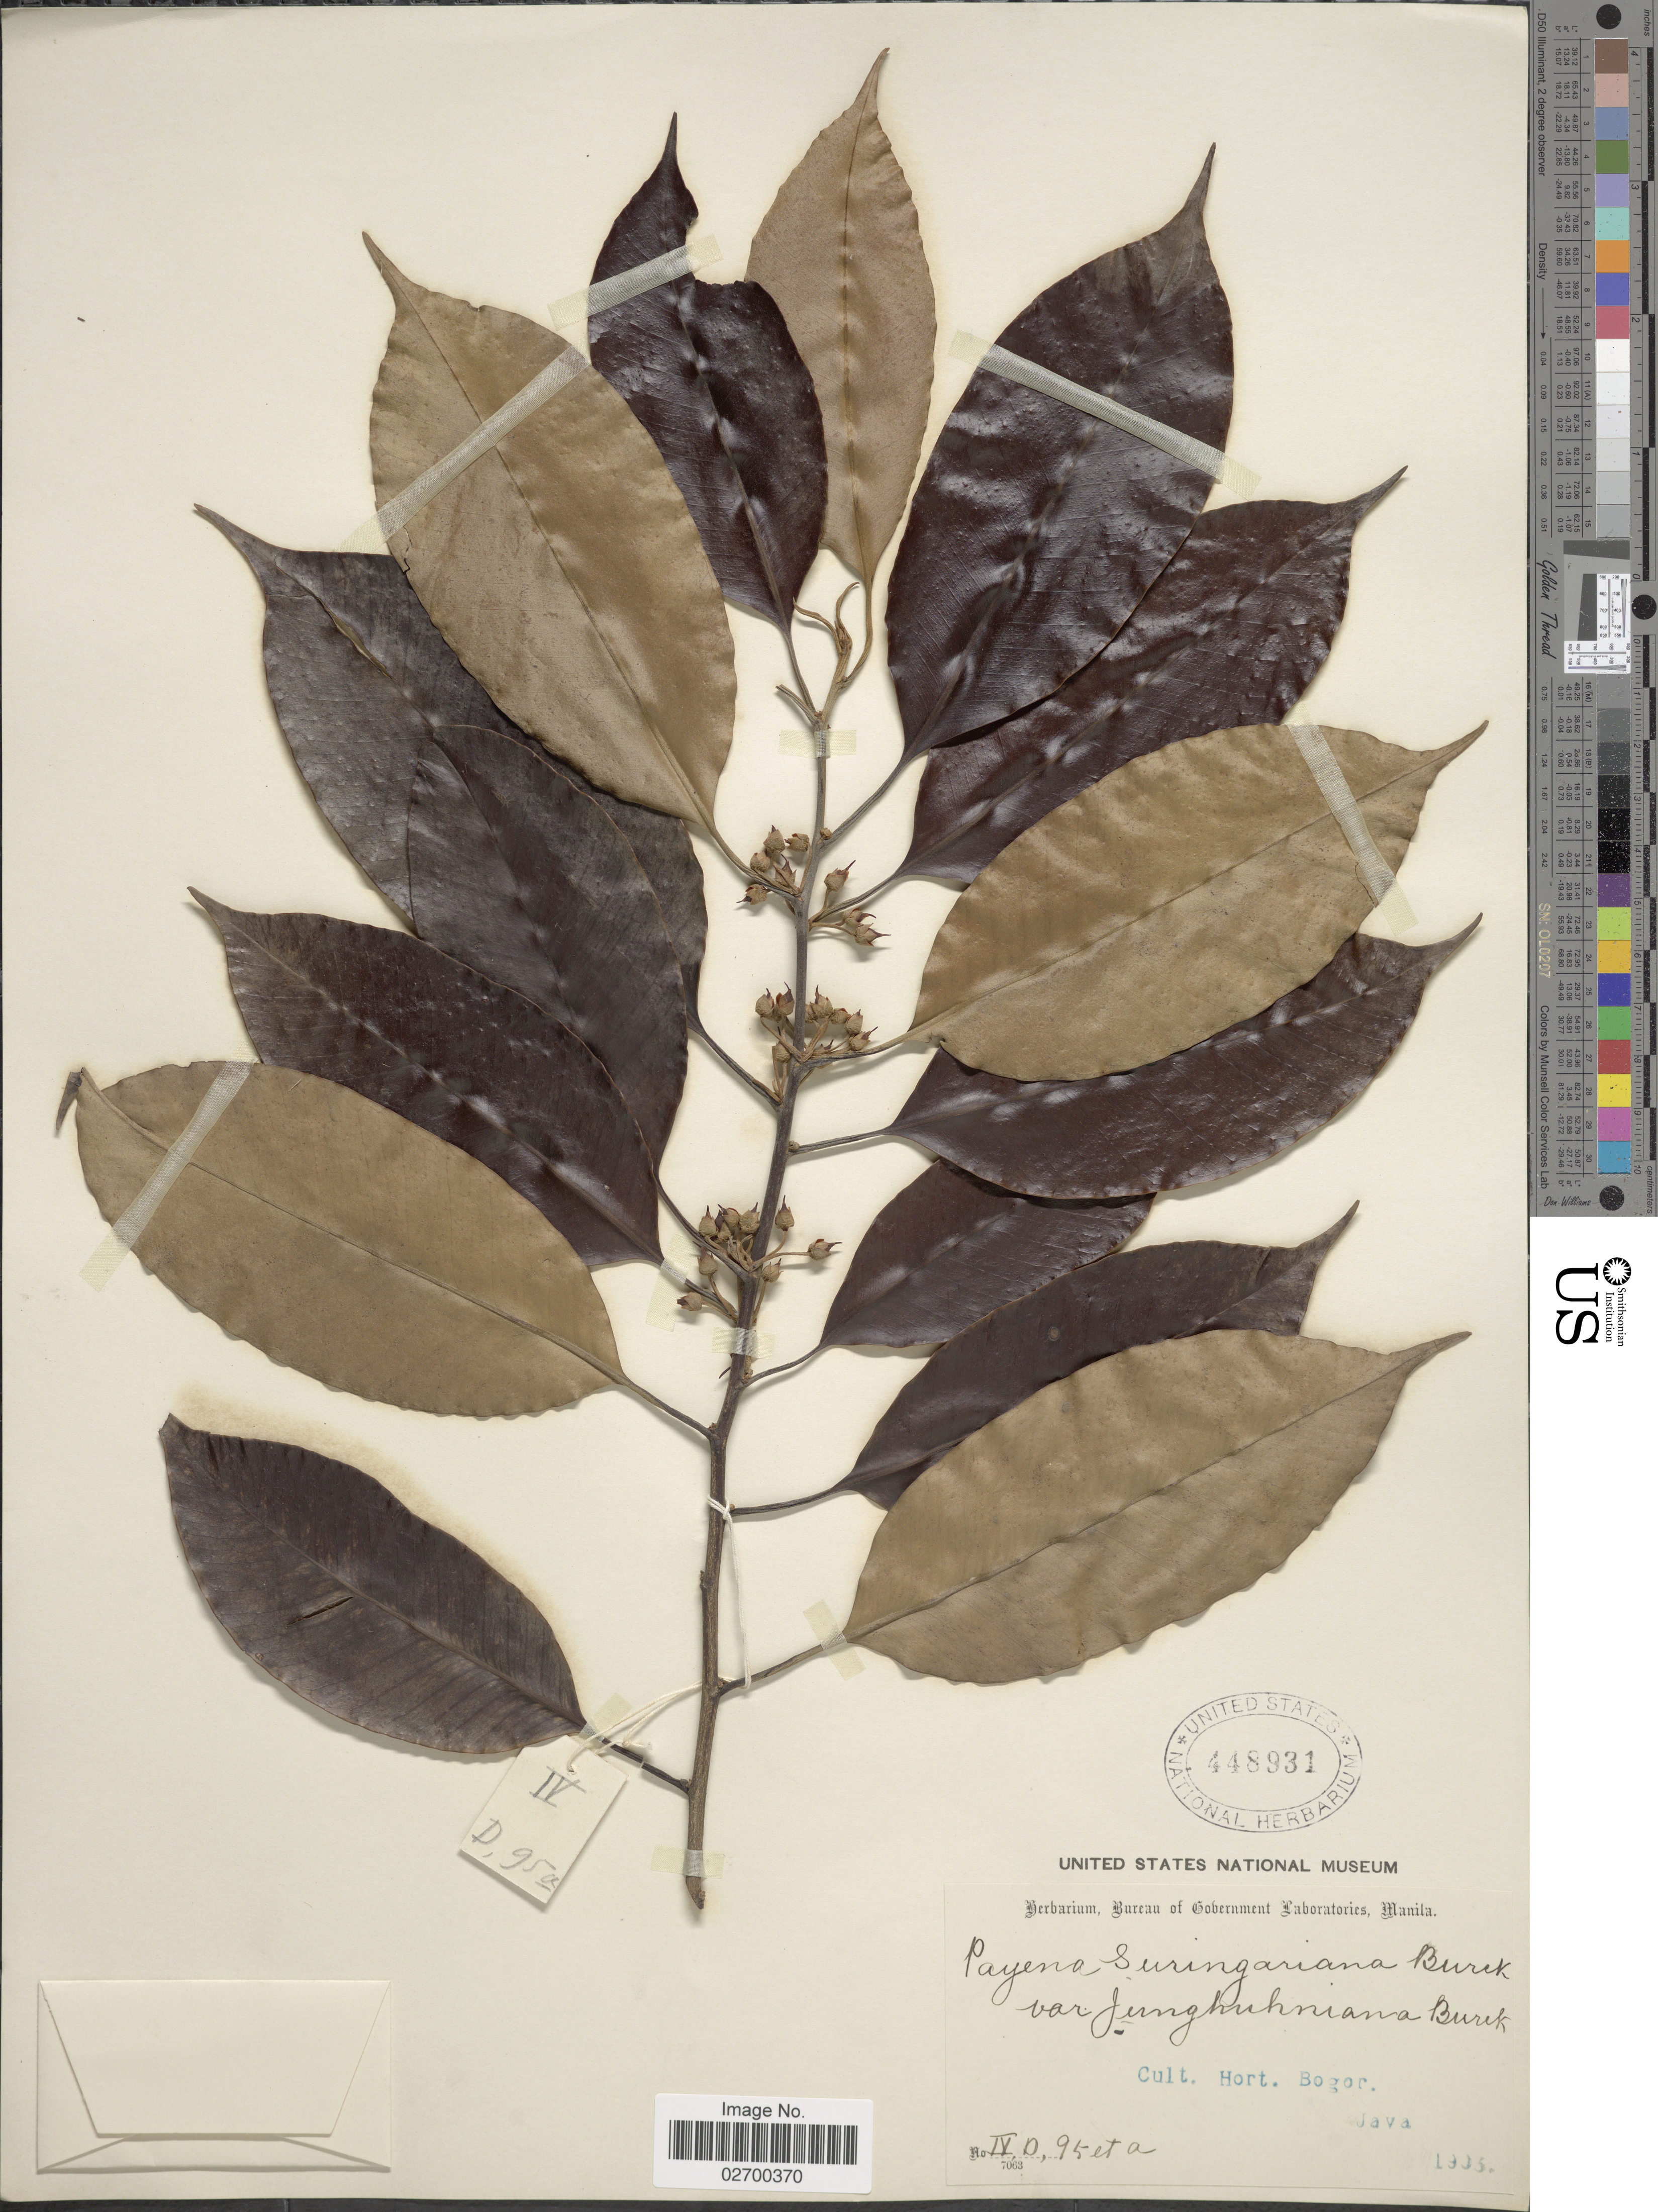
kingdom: Plantae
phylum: Tracheophyta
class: Magnoliopsida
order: Ericales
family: Sapotaceae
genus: Payena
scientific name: Payena acuminata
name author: (Blume) Pierre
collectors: Ex herb. Bureau of Government Laboratories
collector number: IV,D,95 et a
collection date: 1903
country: Indonesia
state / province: Java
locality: Cult. Hort. Bogor, Java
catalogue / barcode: US 448931